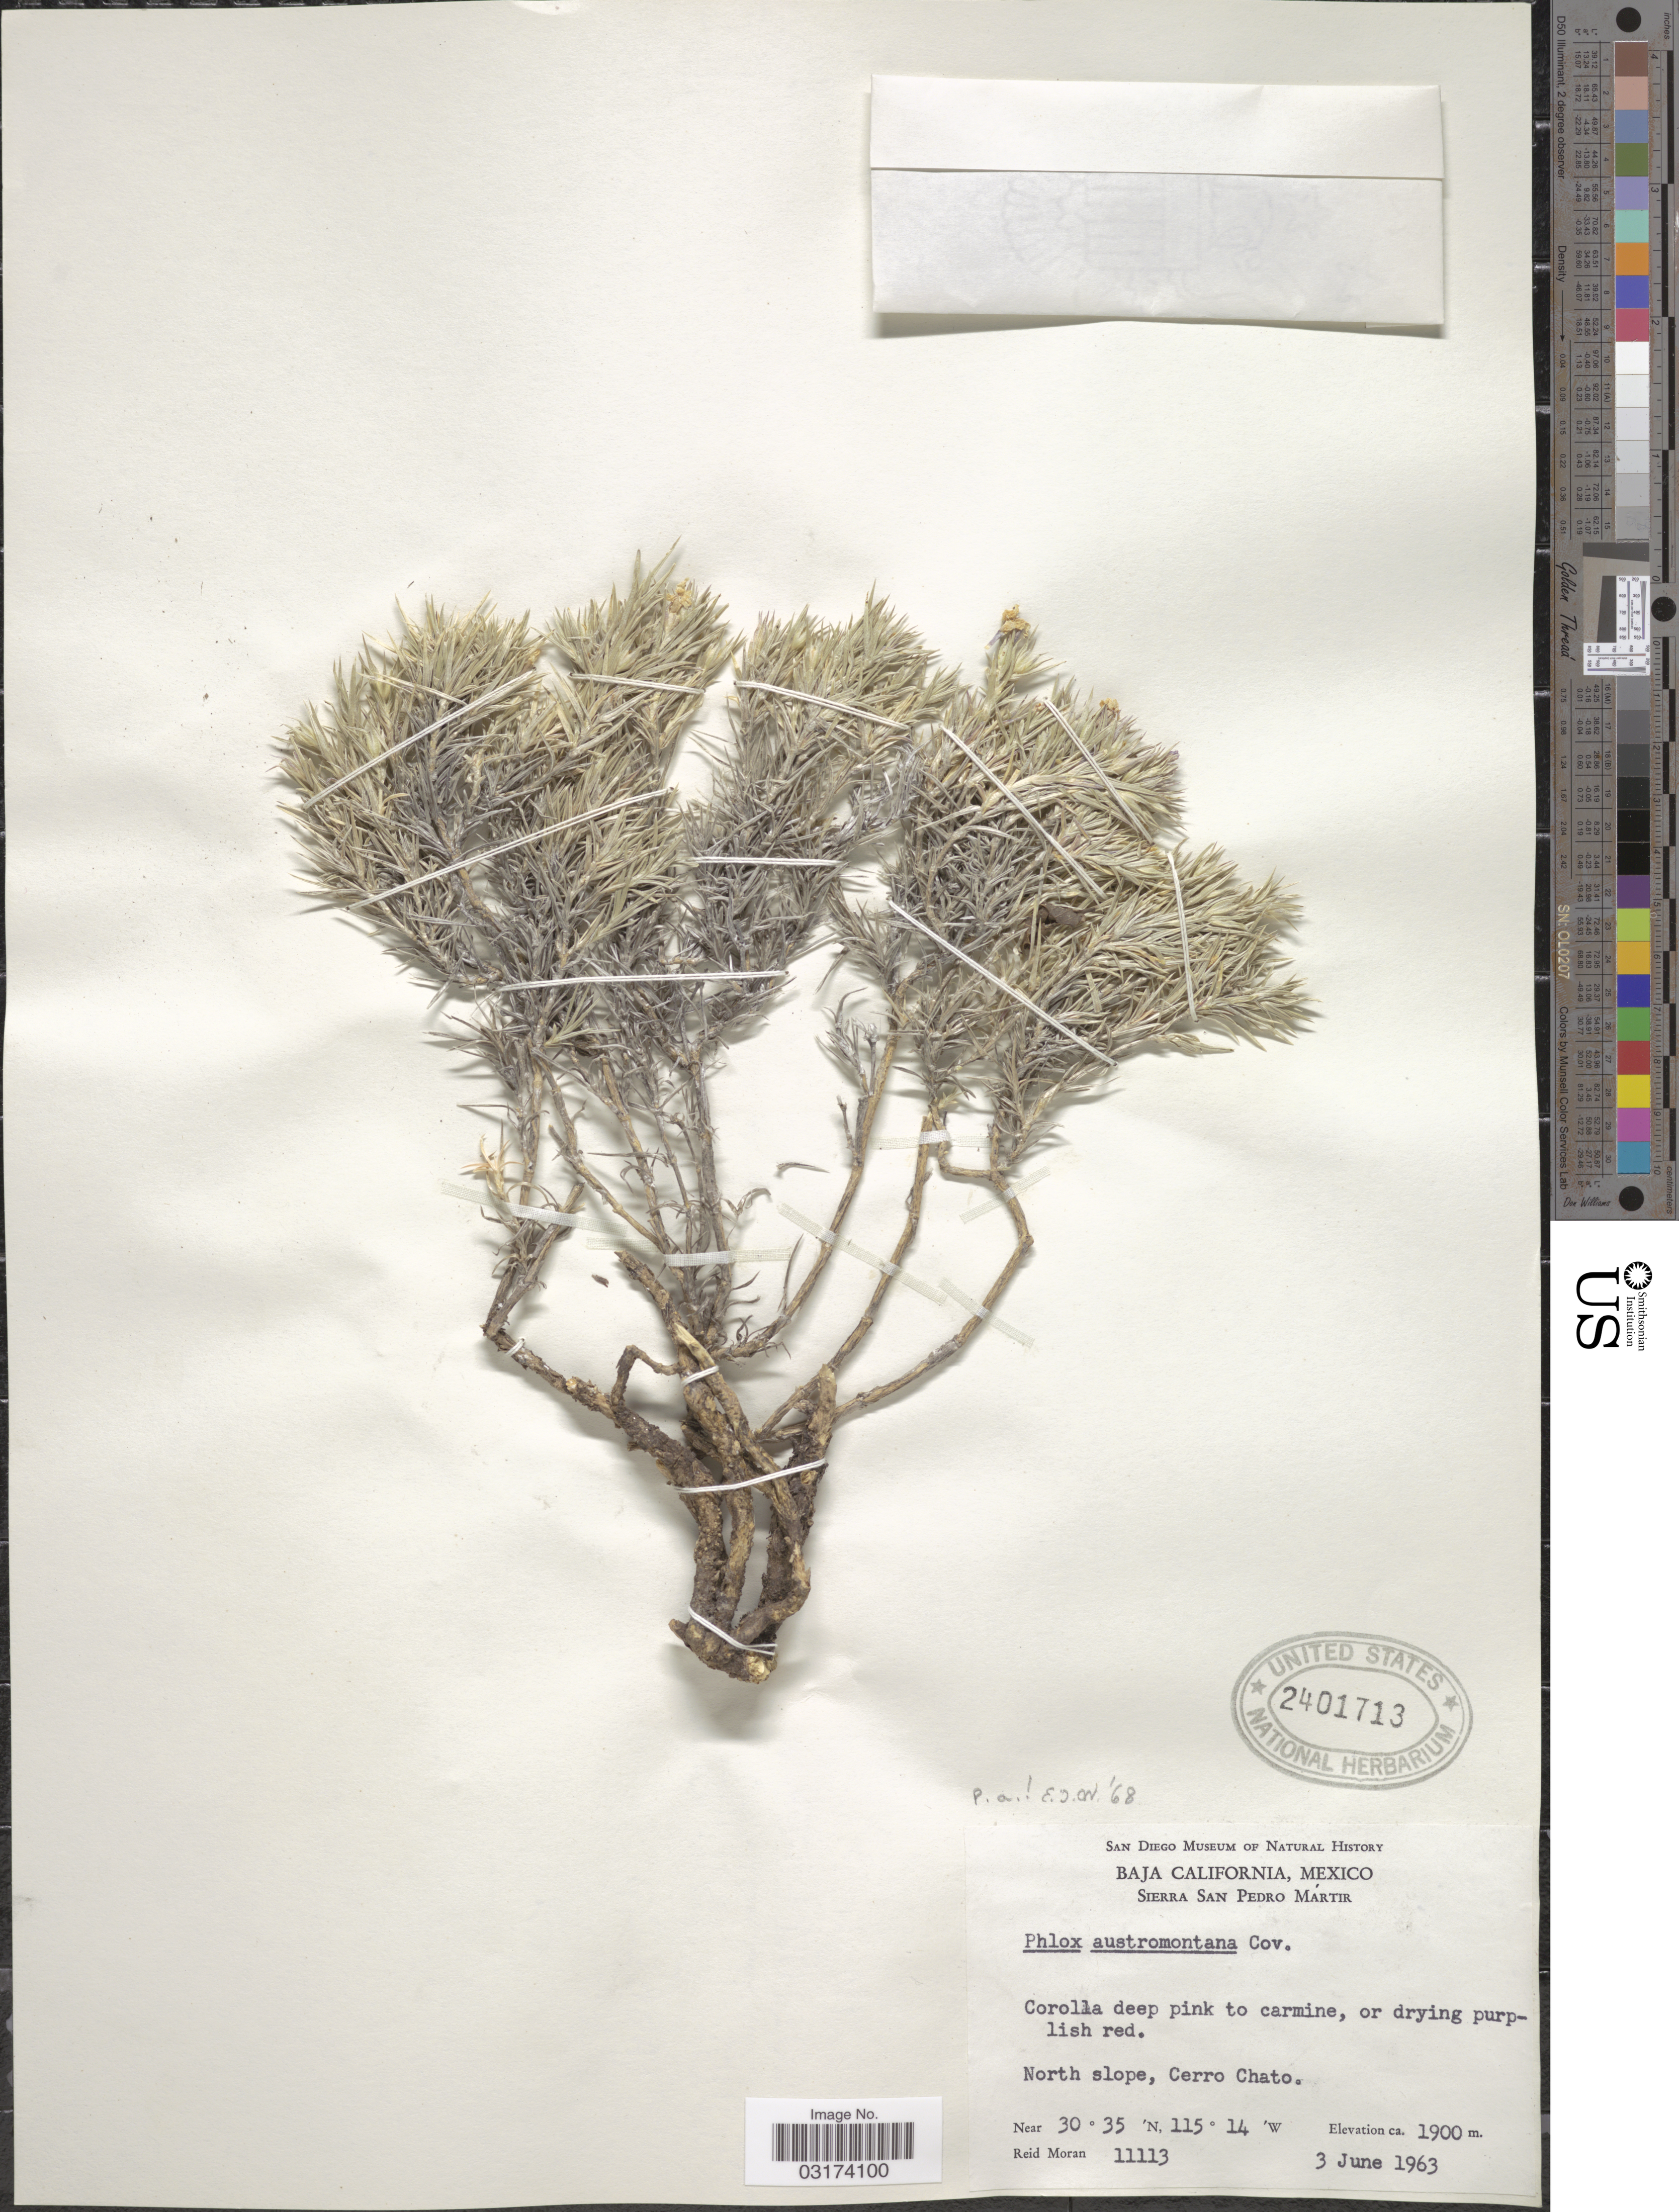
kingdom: Plantae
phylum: Tracheophyta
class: Magnoliopsida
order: Ericales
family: Polemoniaceae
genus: Phlox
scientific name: Phlox austromontana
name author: Coville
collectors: R. V. Moran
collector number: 11113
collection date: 1963-06-03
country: Mexico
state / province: Baja California Norte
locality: Sierra San Pedro Martir. North slope, Cerro Chato.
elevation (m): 1900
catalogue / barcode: US 2401713